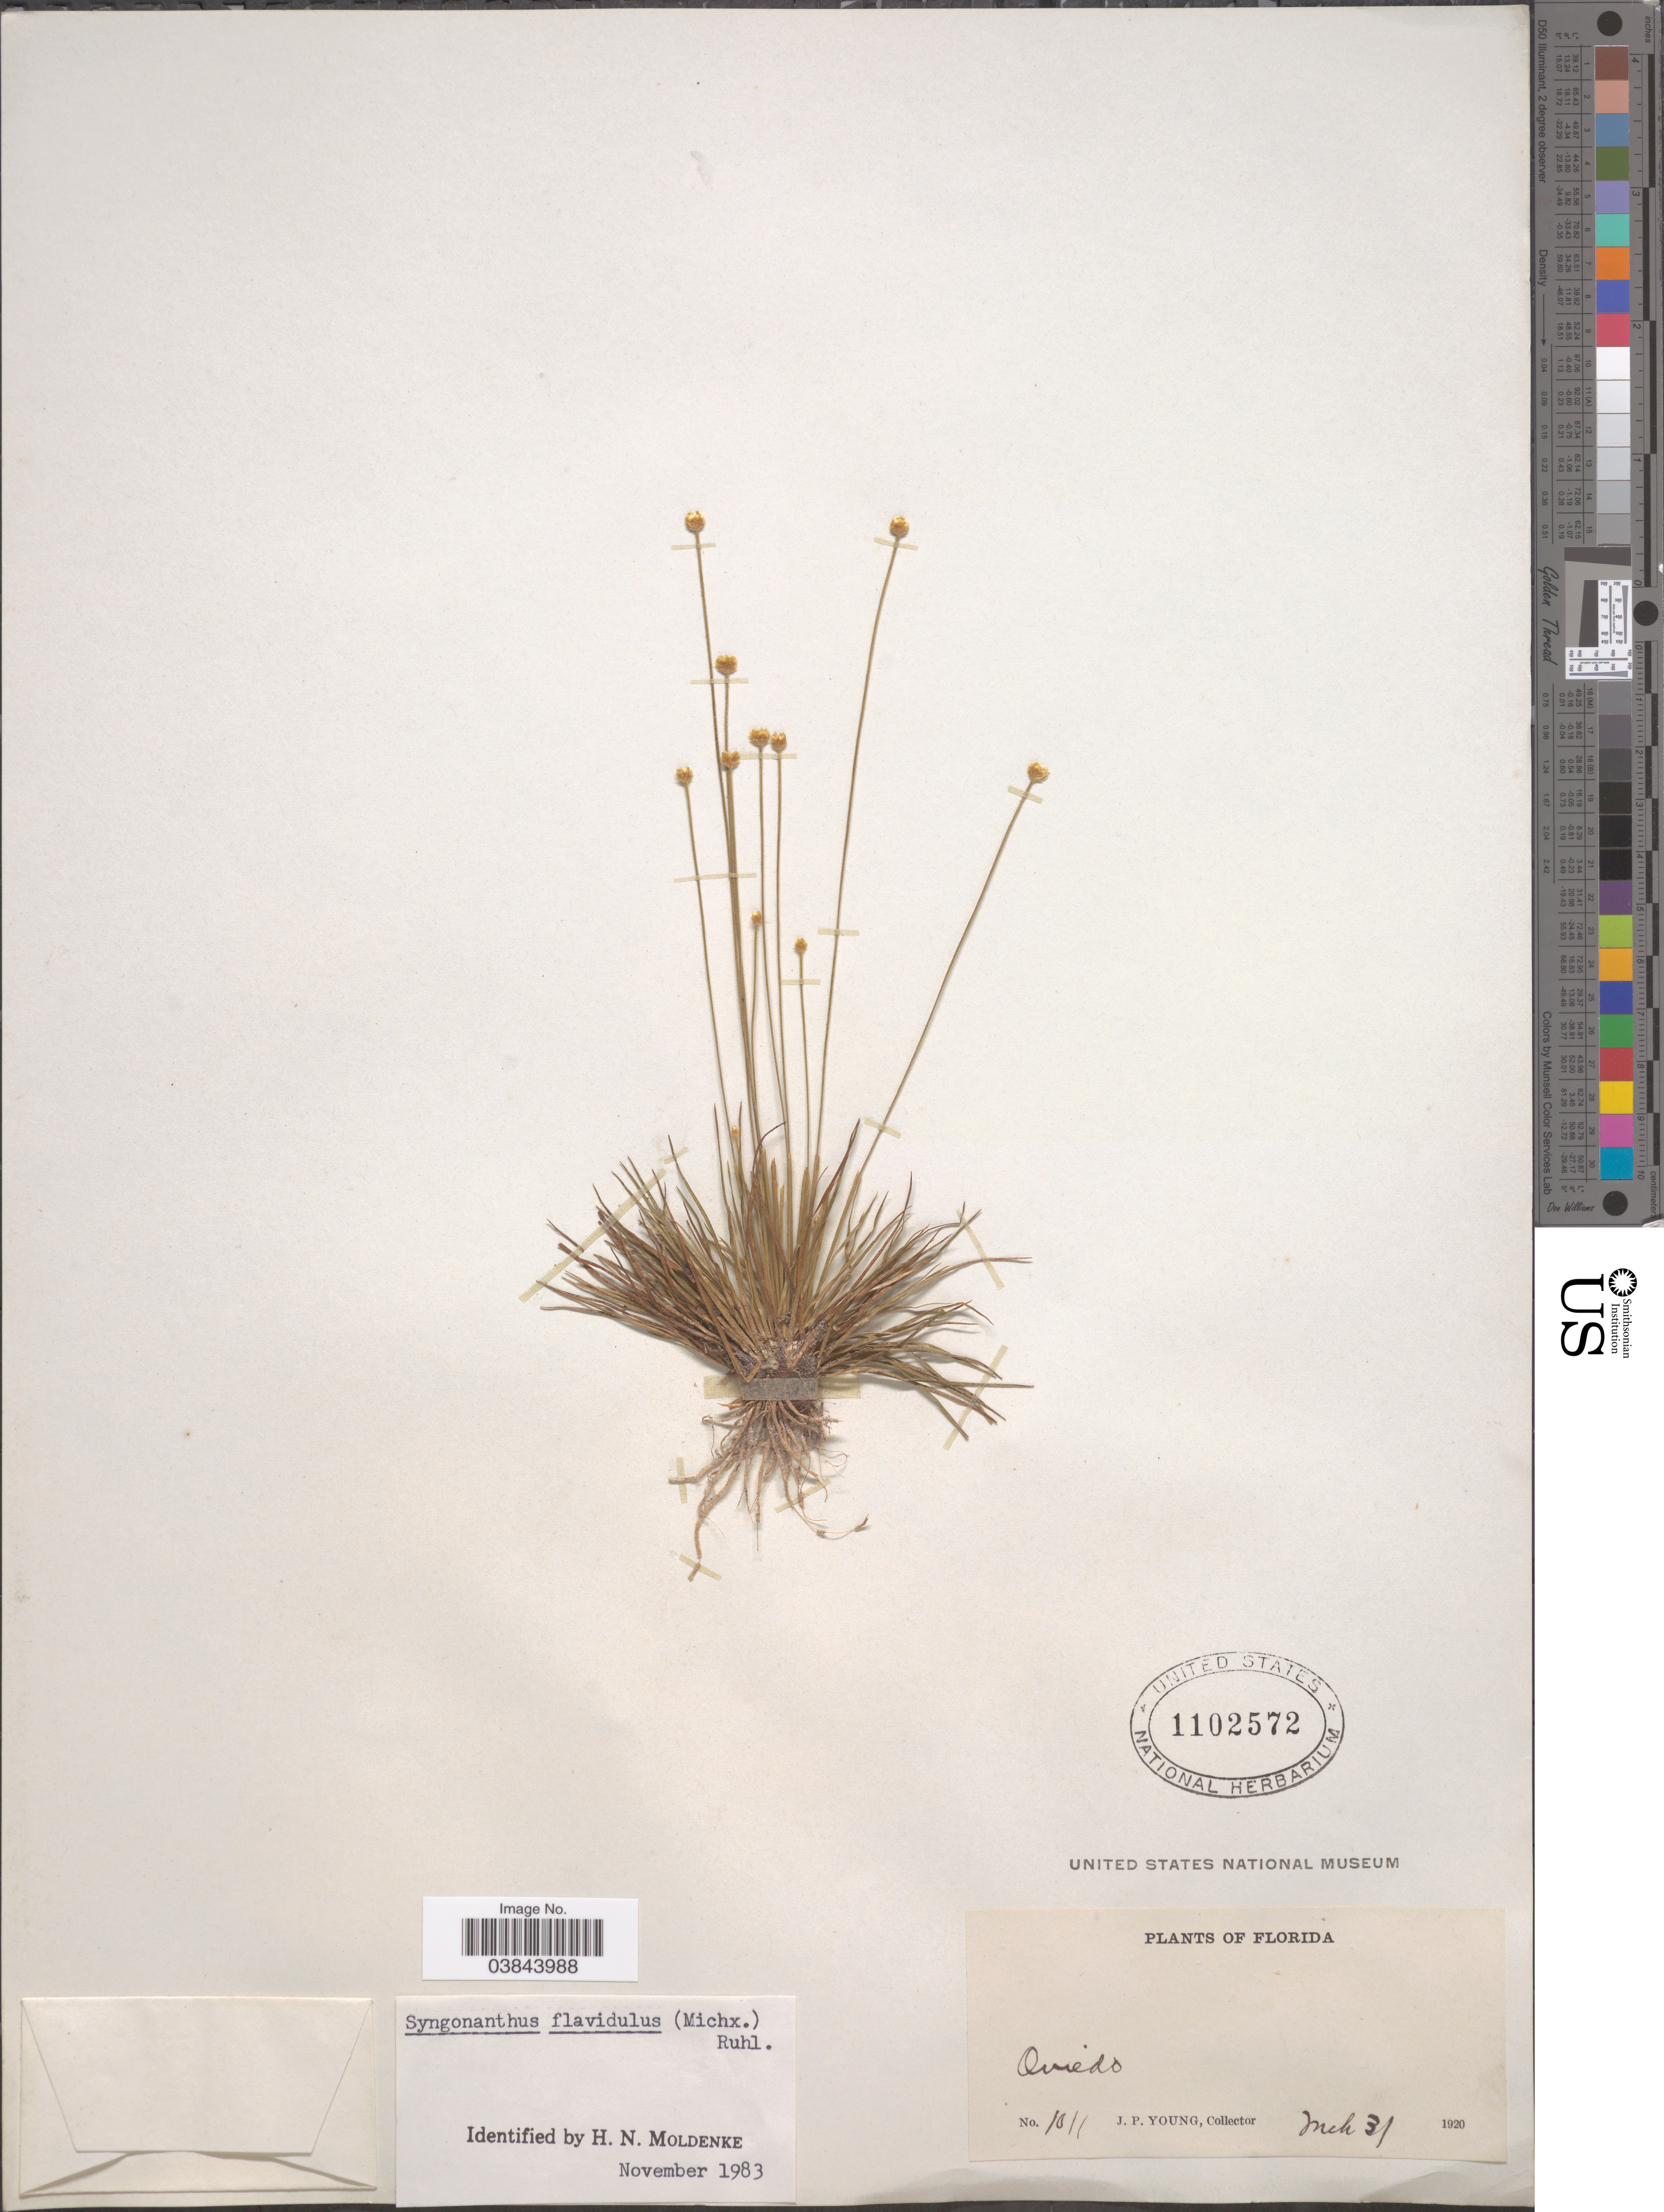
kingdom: Plantae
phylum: Tracheophyta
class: Liliopsida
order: Poales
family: Eriocaulaceae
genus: Syngonanthus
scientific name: Syngonanthus flavidulus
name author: (Michx.) Ruhland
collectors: J. P. Young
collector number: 1011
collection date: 1920-03-31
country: United States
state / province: Florida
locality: Oviedo.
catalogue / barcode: US 1102572